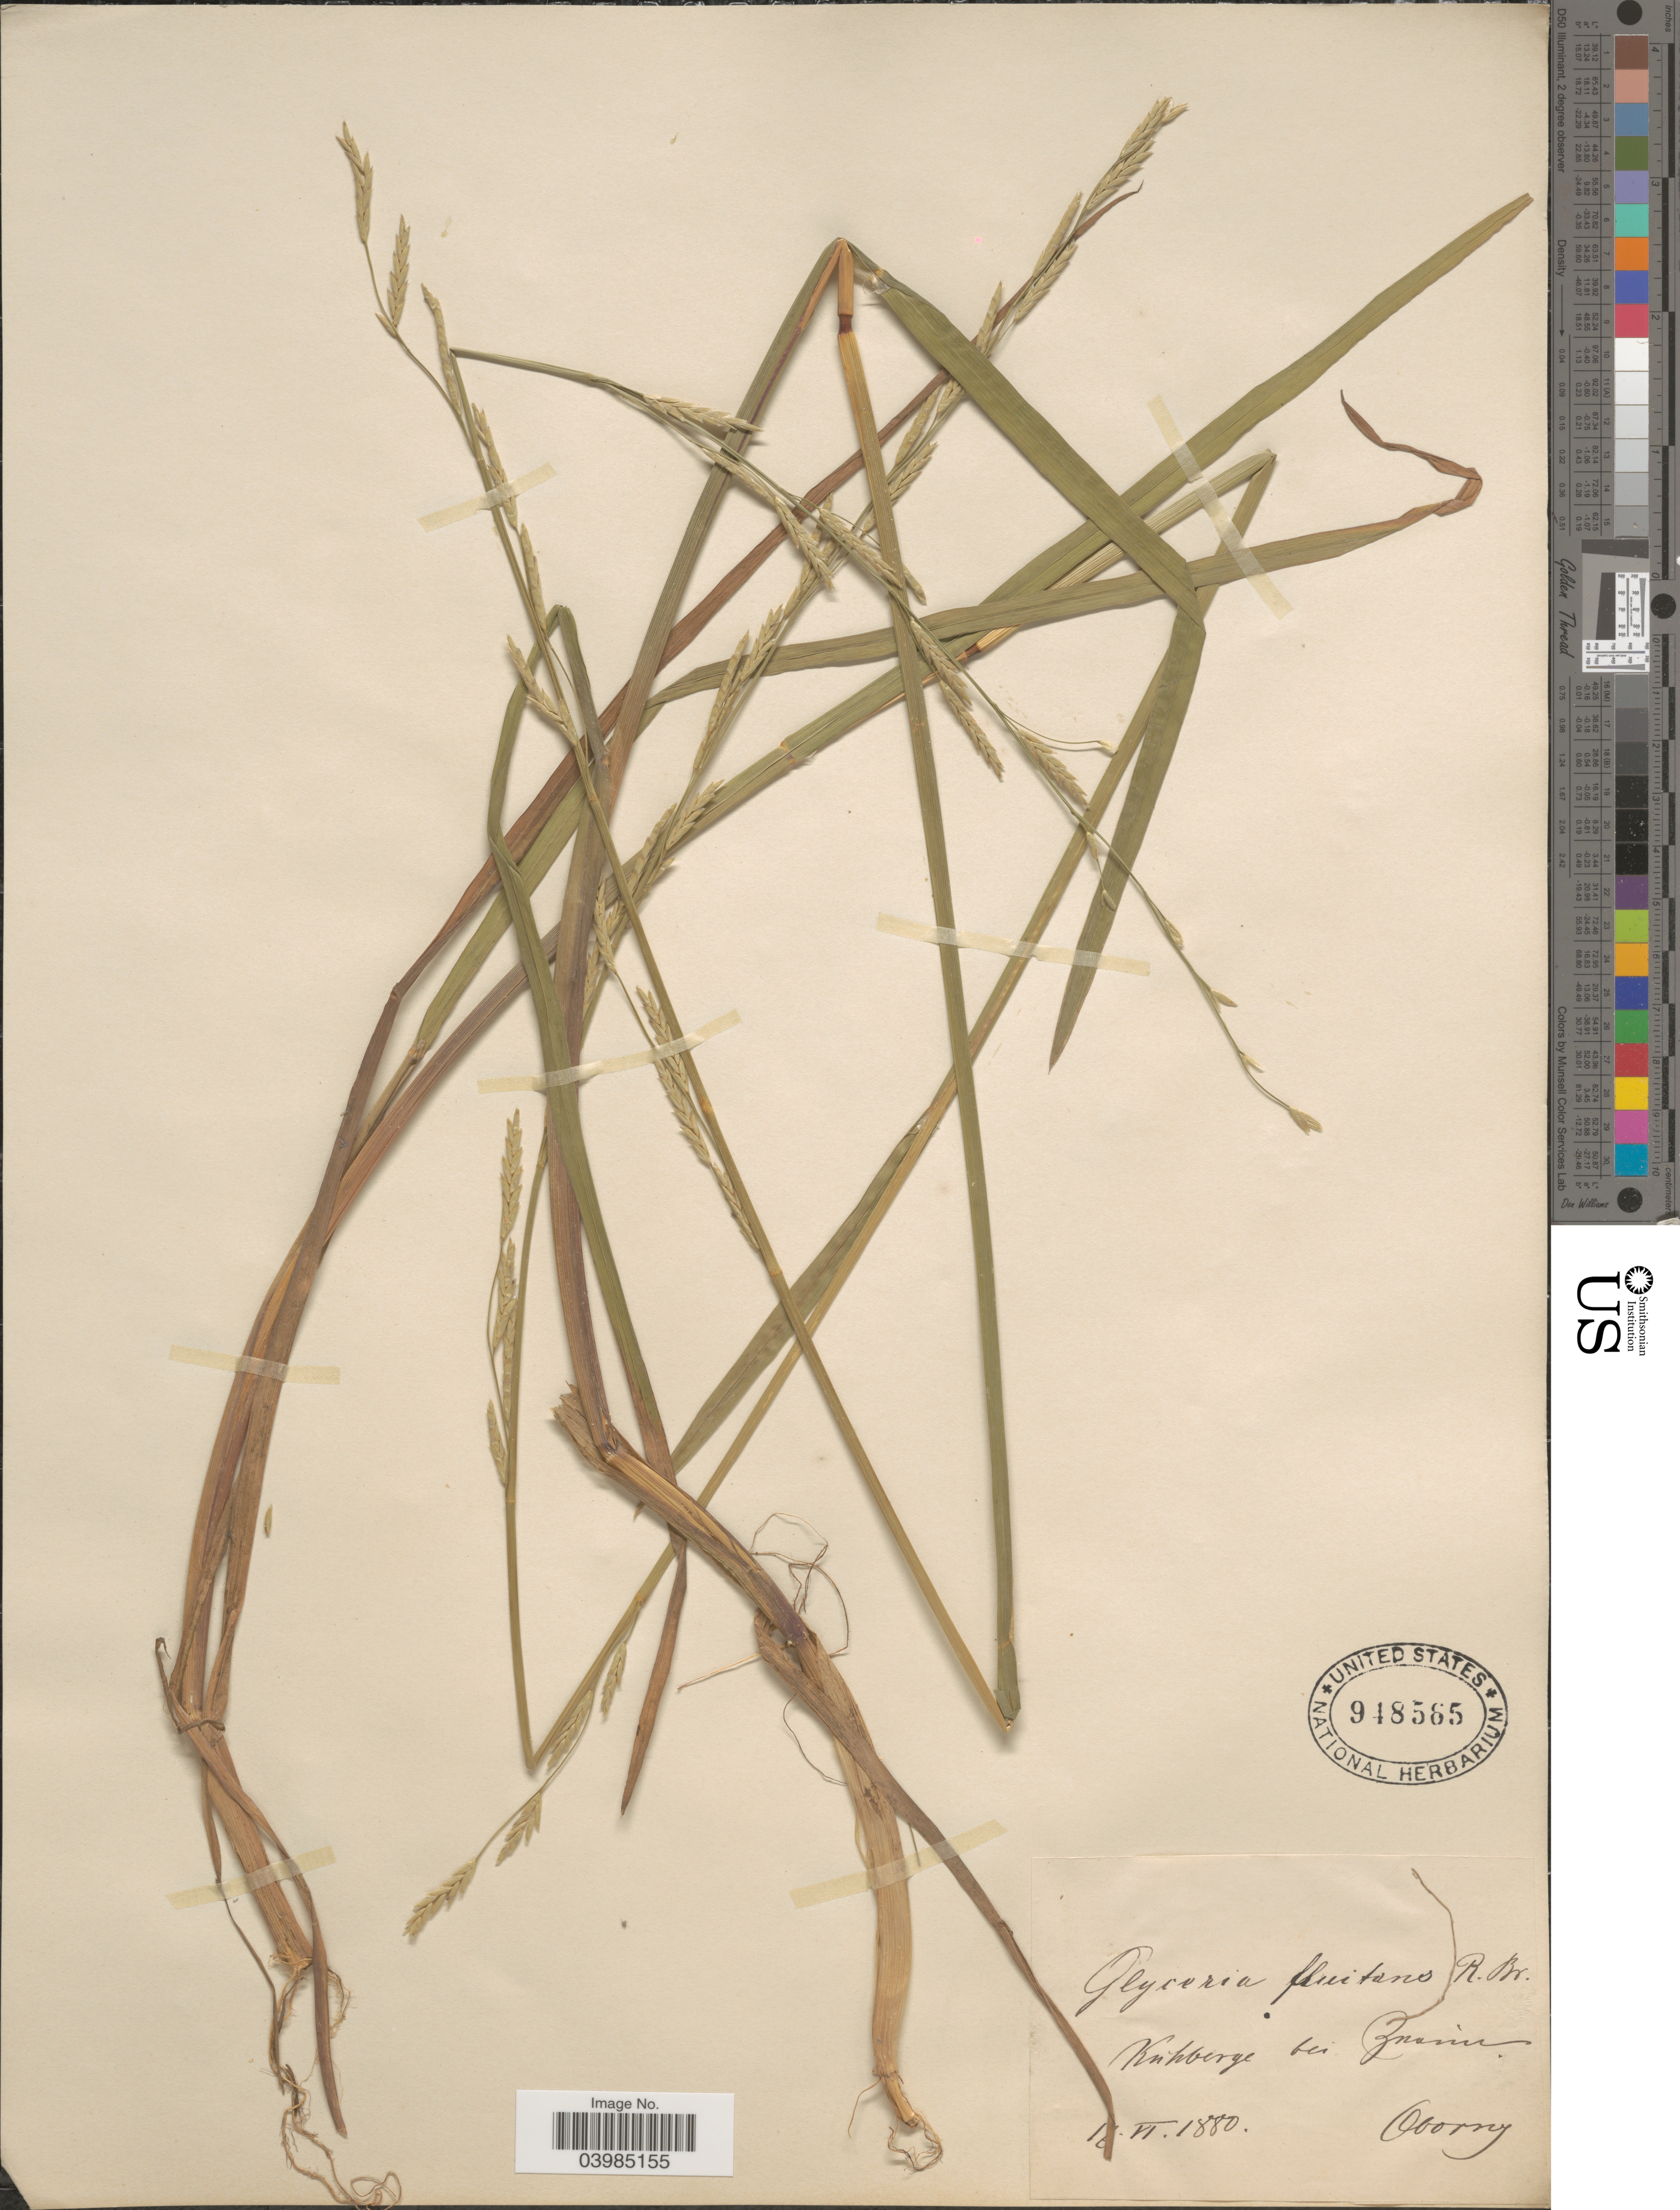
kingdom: Plantae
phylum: Tracheophyta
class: Liliopsida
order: Poales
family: Poaceae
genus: Glyceria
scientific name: Glyceria fluitans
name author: (L.) R. Br.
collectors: Oborny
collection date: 1880-06-16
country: Czechia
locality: Kuberge bei Znaim. [interpreted]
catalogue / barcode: US 948565